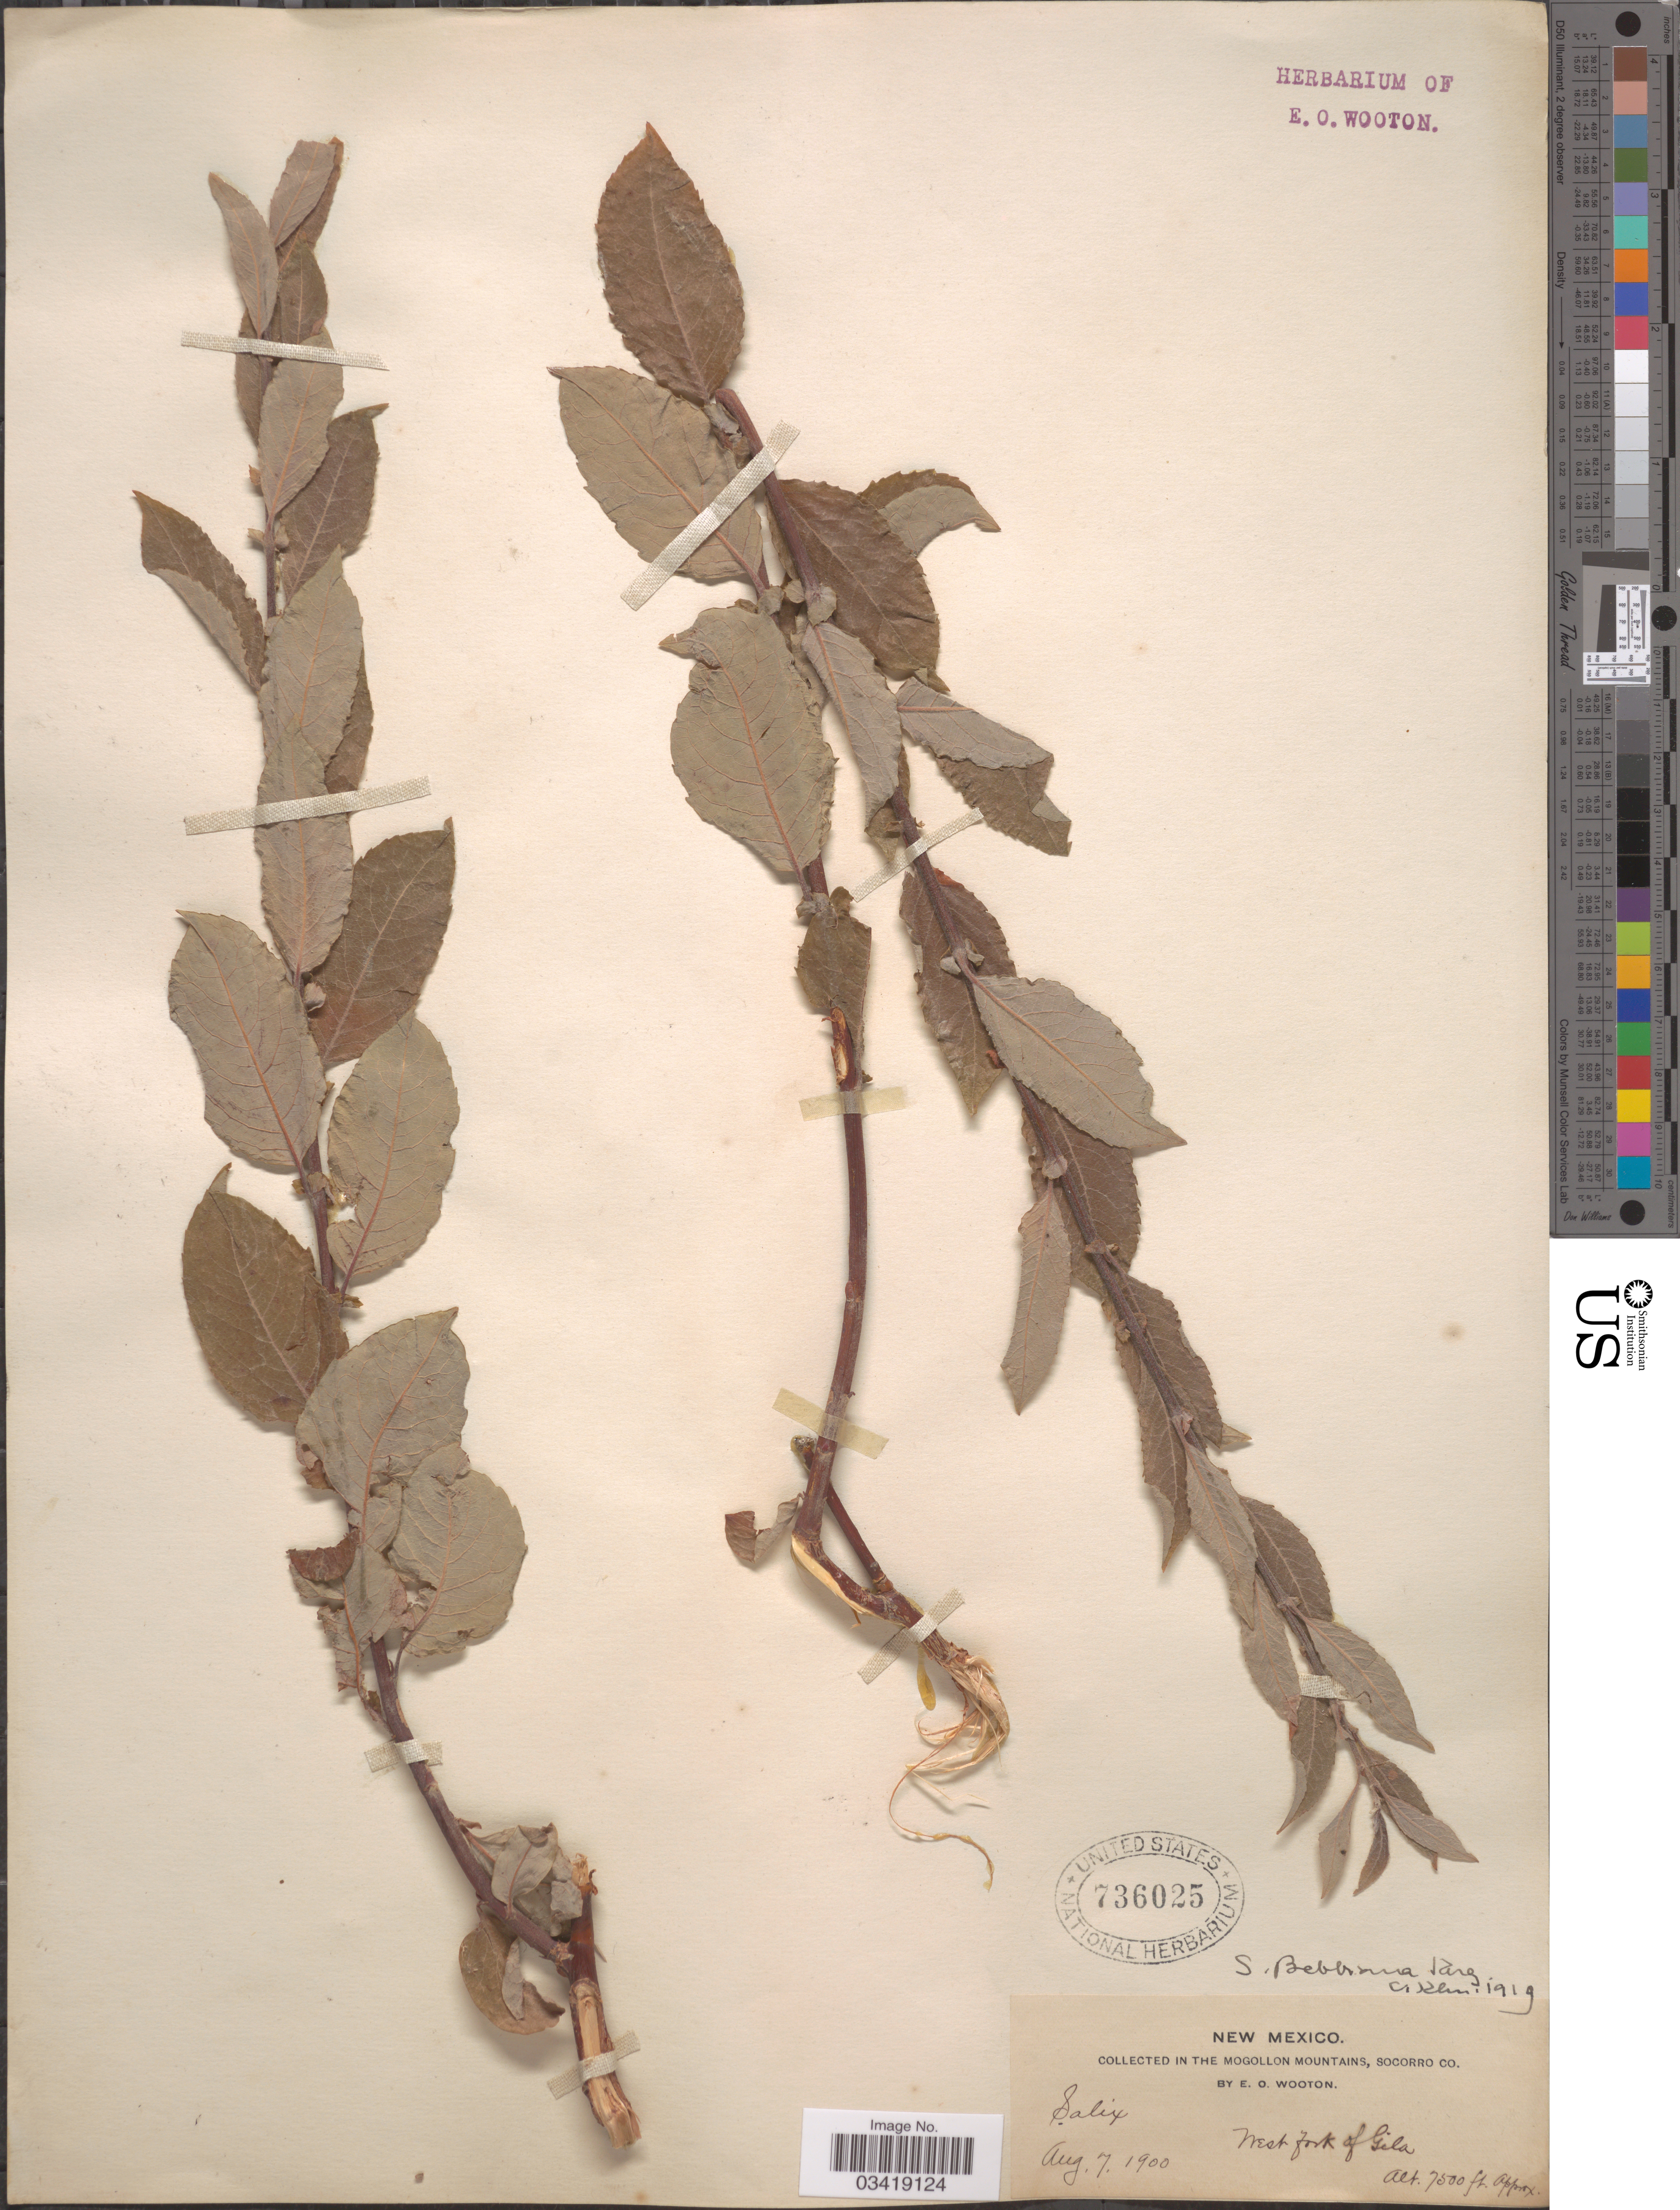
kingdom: Plantae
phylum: Tracheophyta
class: Magnoliopsida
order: Malpighiales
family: Salicaceae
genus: Salix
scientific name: Salix bebbiana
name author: Sarg.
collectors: E. O. Wooton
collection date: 1900-08-07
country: United States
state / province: New Mexico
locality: In The Mogollon Mountains, Socorro Co. West Fork of Gila.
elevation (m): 2286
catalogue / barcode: US 736025